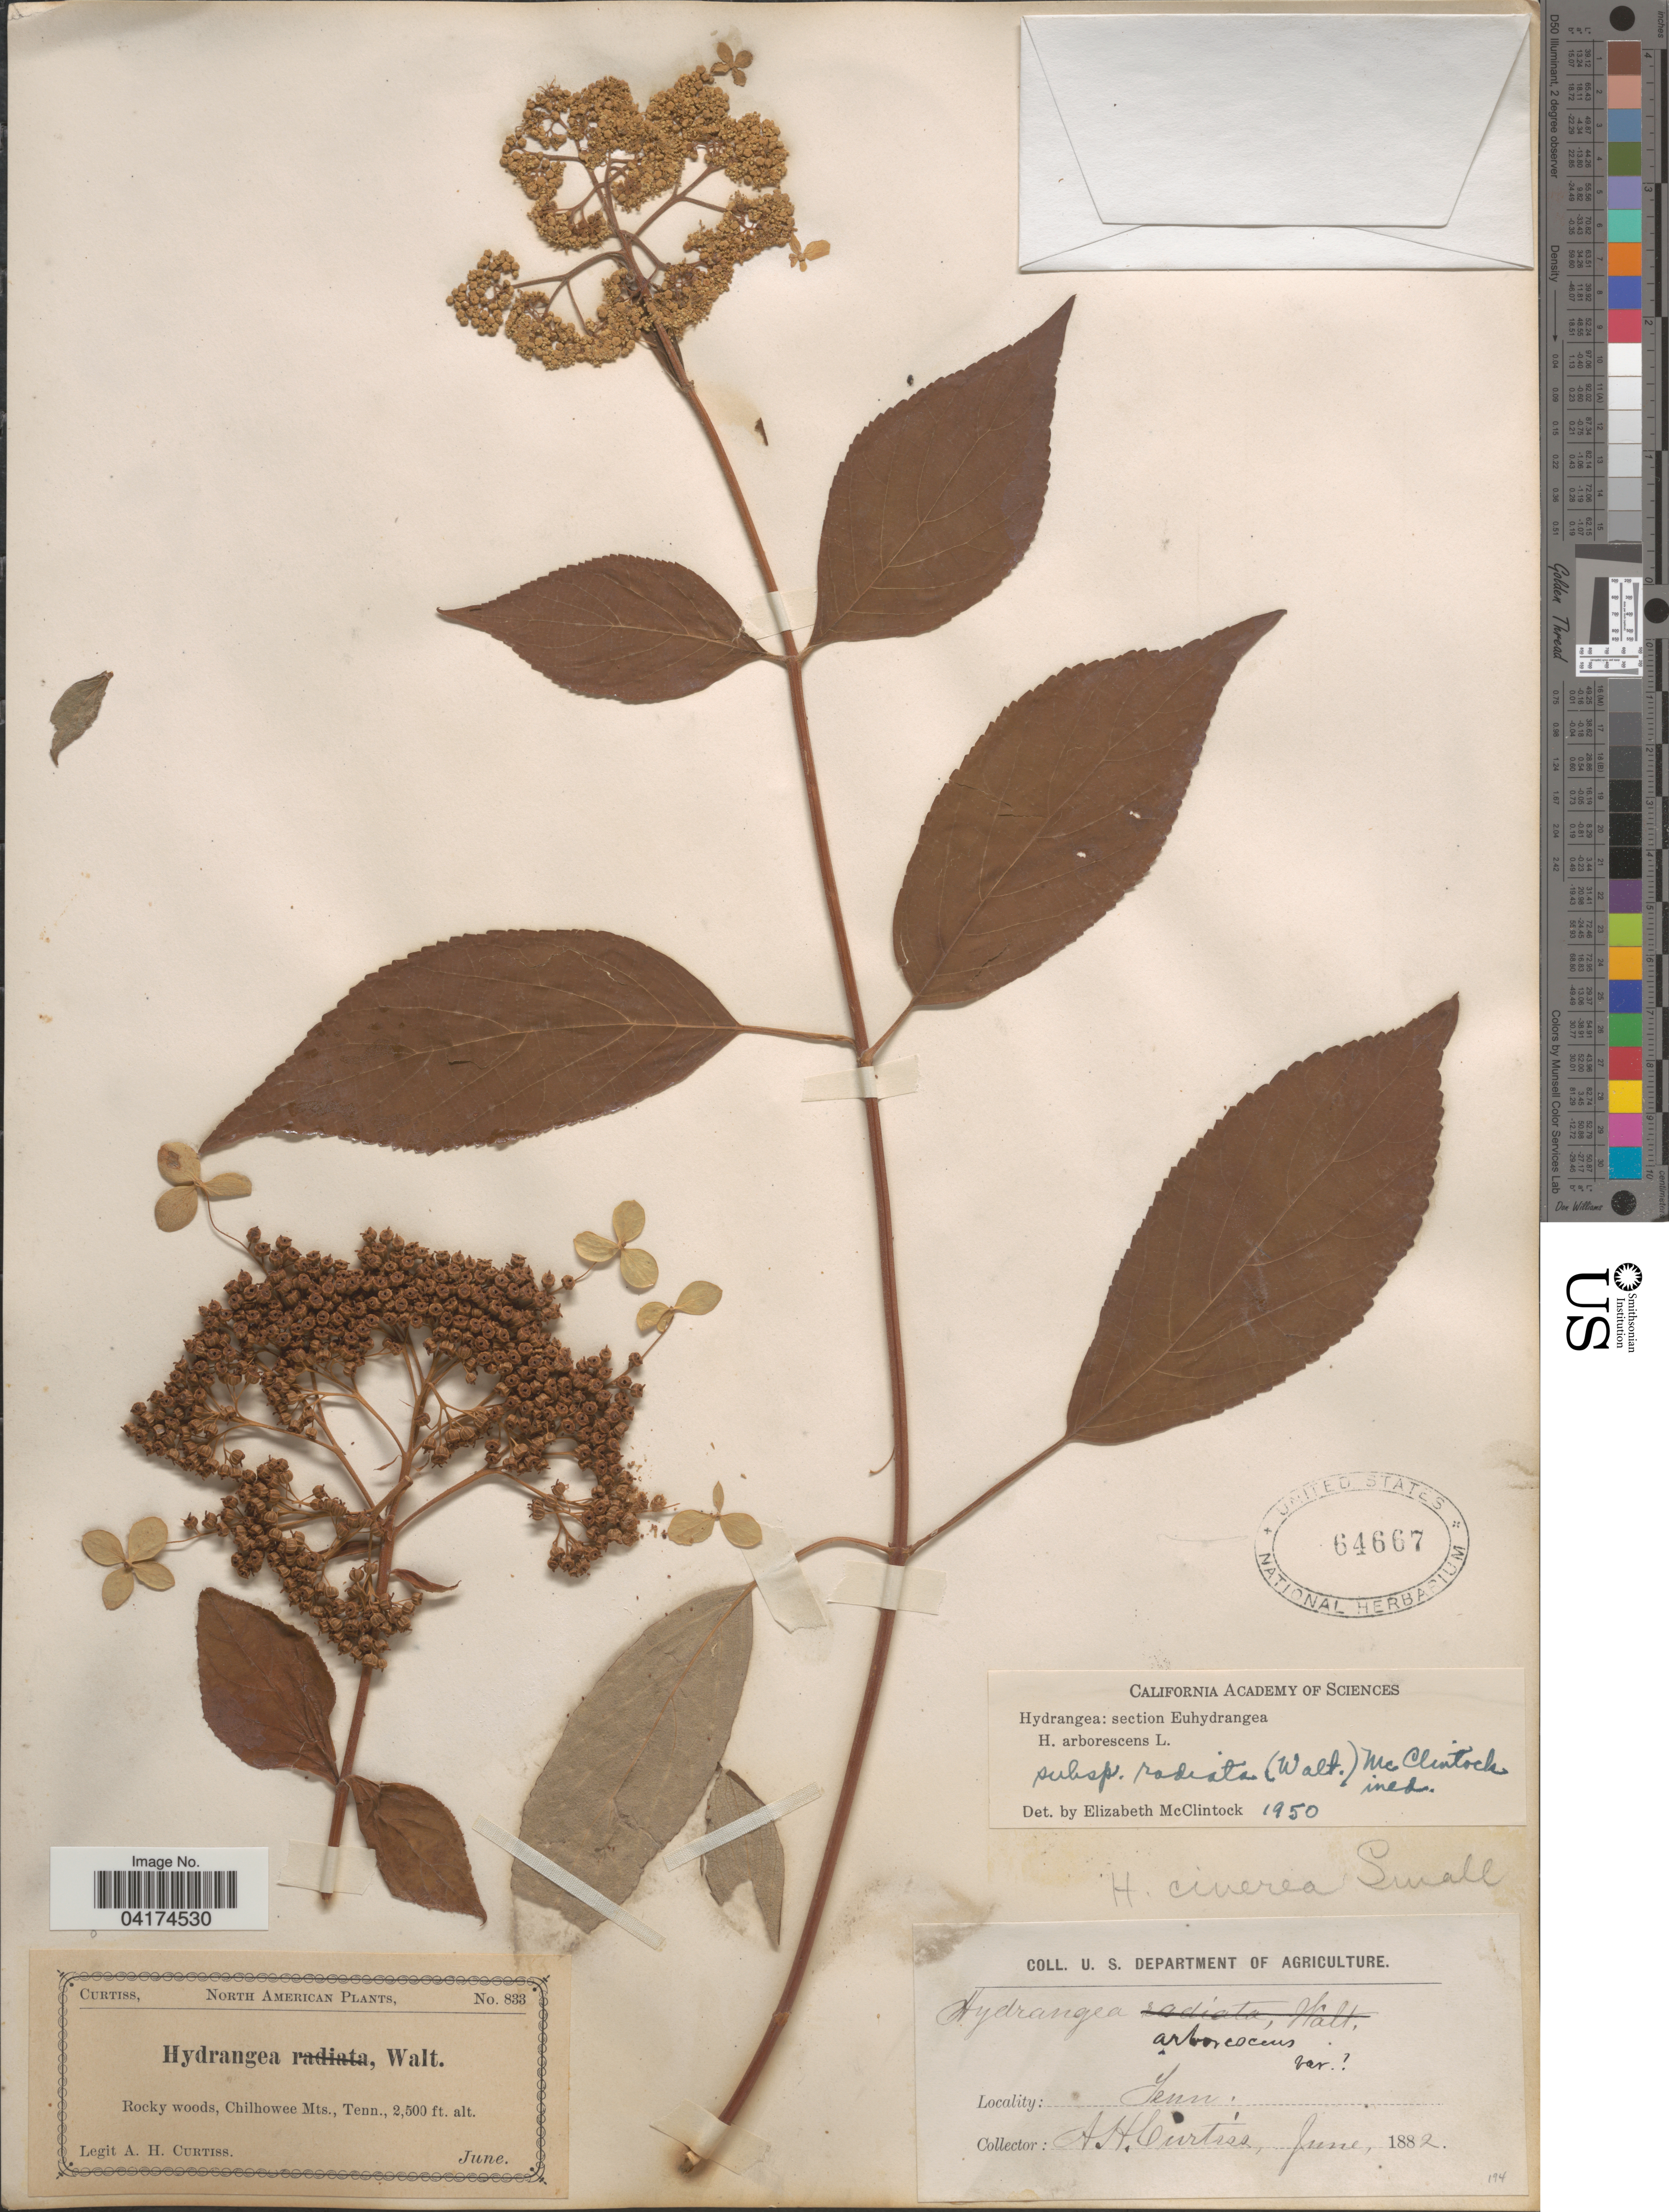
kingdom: Plantae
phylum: Tracheophyta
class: Magnoliopsida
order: Cornales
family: Hydrangeaceae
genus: Hydrangea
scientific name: Hydrangea arborescens subsp. radiata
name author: (Walter) E. M. McClint.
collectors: A. H. Curtiss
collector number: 833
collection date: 1882-06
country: United States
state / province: Tennessee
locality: Chilhowee Mts.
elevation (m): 762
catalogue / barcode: US 64667